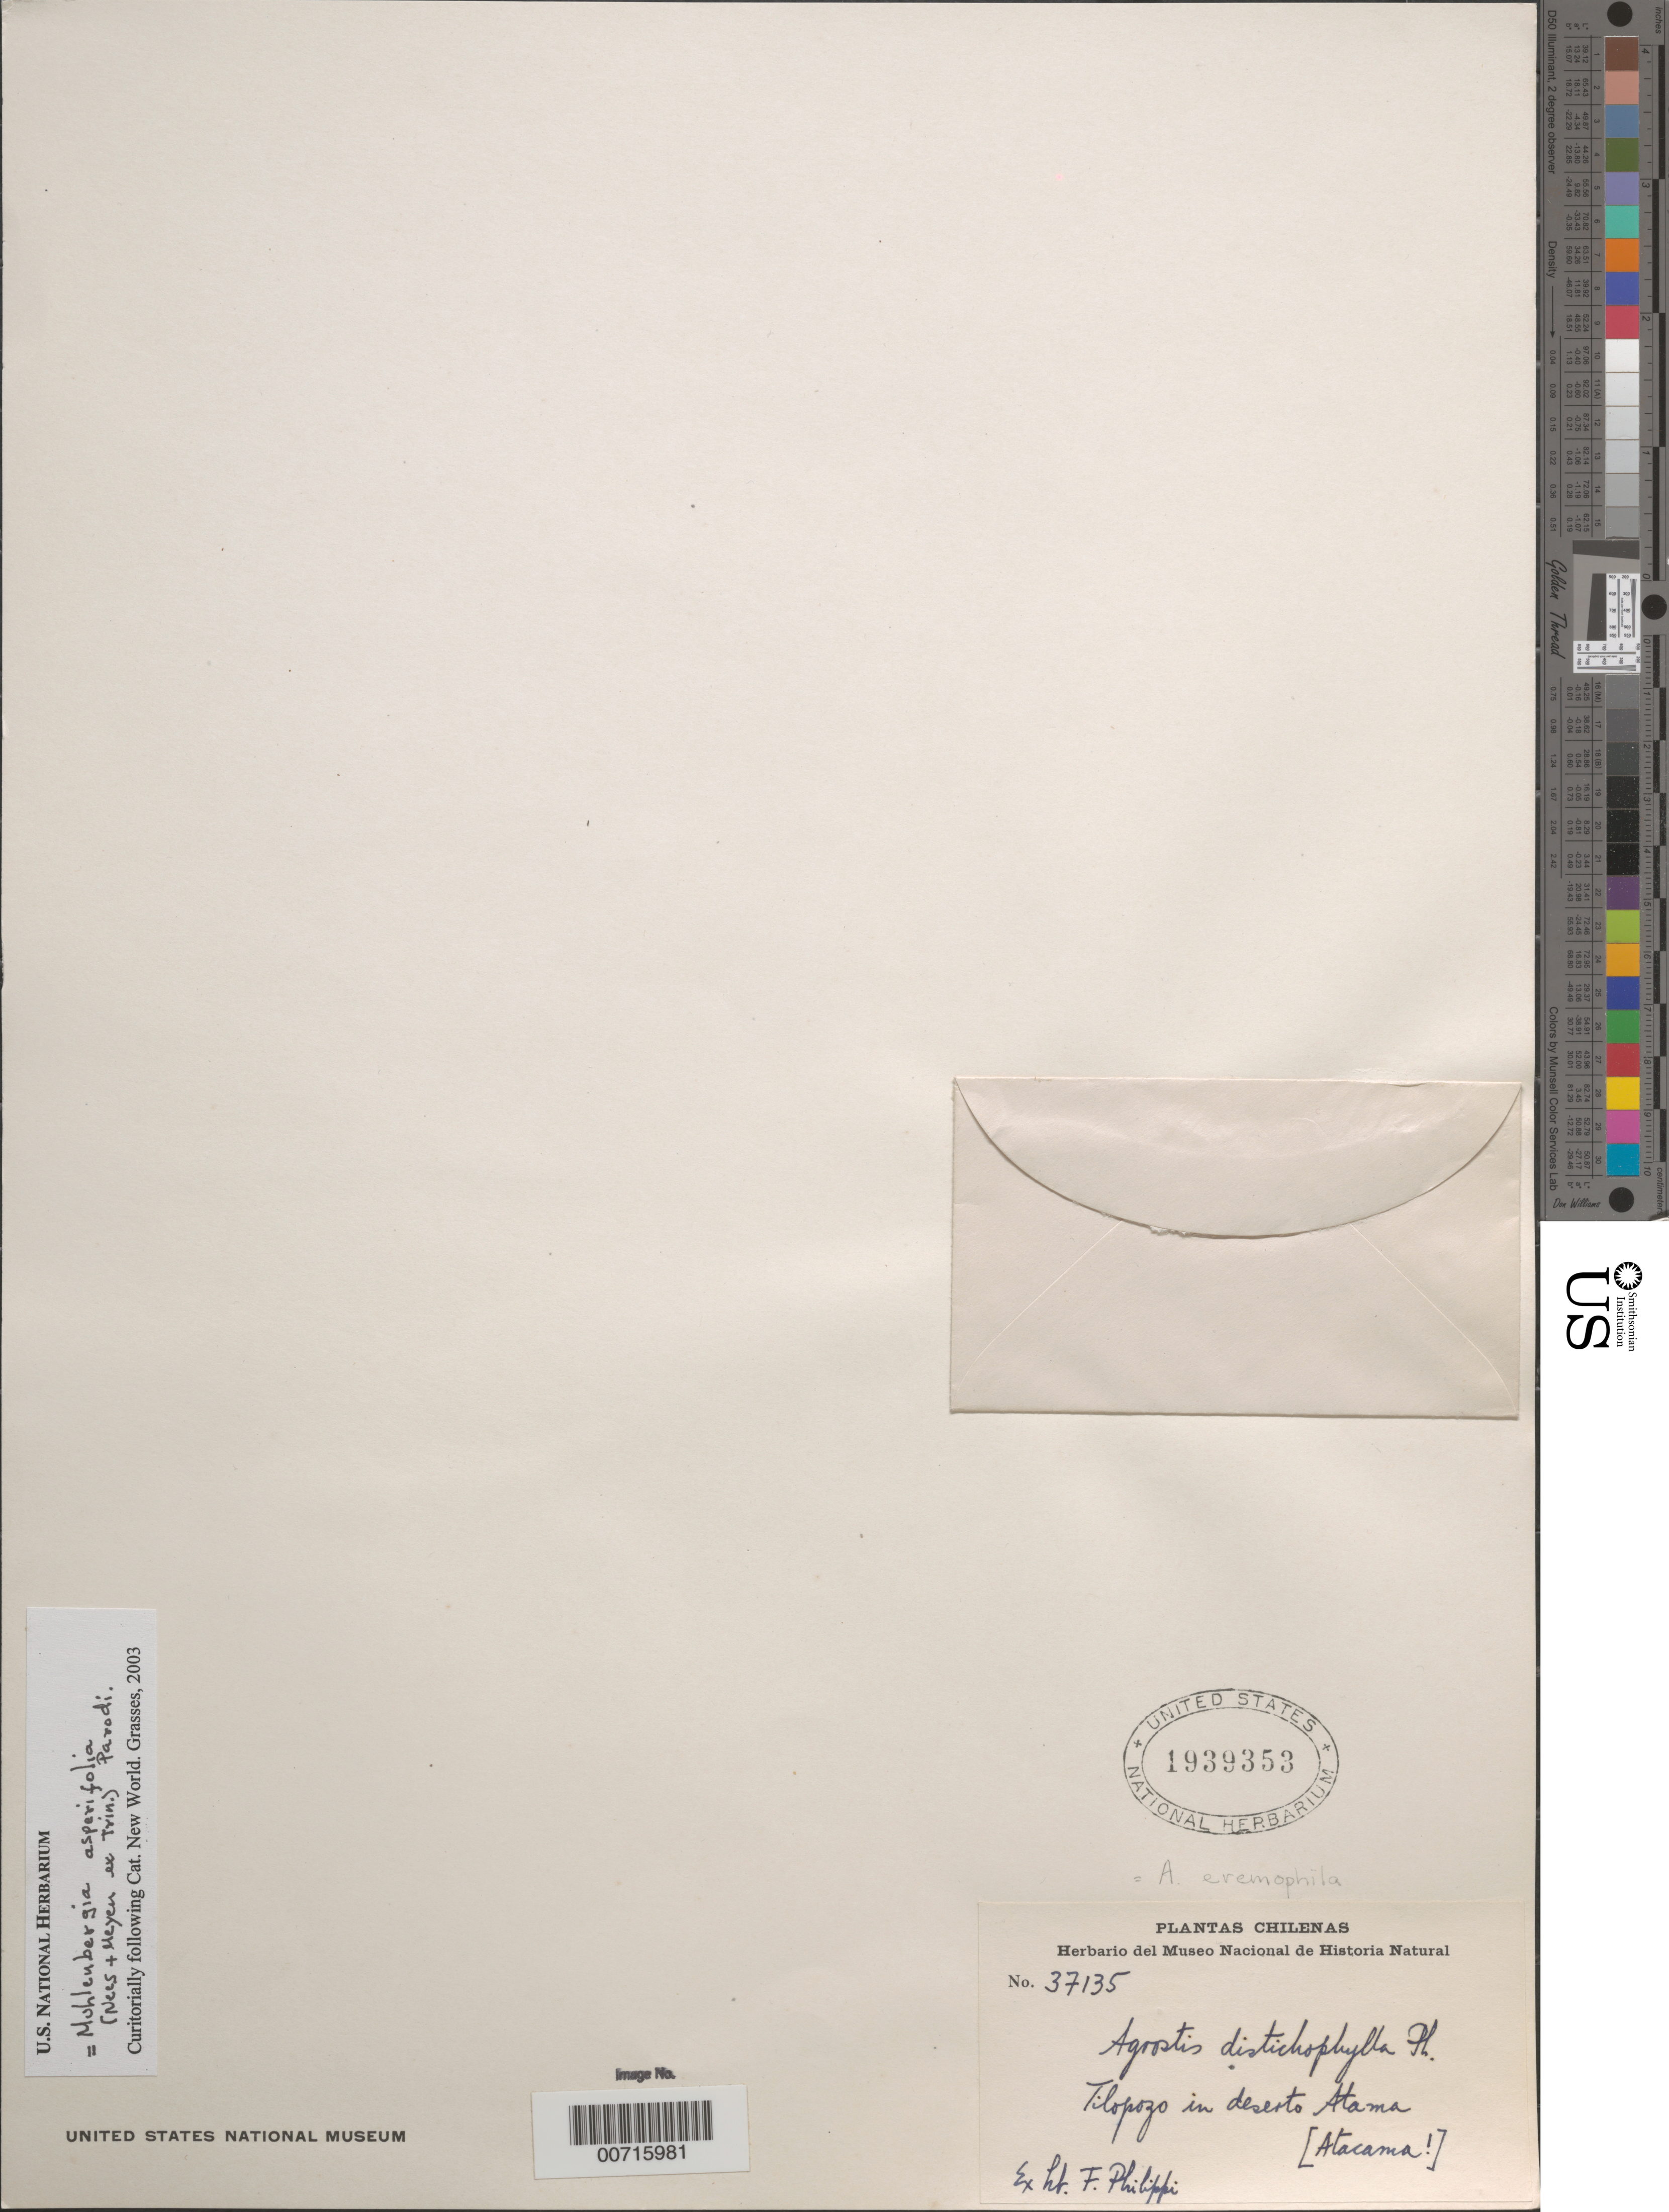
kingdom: Plantae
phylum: Tracheophyta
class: Liliopsida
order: Poales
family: Poaceae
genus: Muhlenbergia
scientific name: Muhlenbergia asperifolia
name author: (Nees & Meyen ex Trin.) Parodi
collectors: ex herb. F. Philippi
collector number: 37135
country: Chile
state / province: Atacama (III)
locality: Chilenas. Tilopozo in deserto Atama [Atacama].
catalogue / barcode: US 1939353